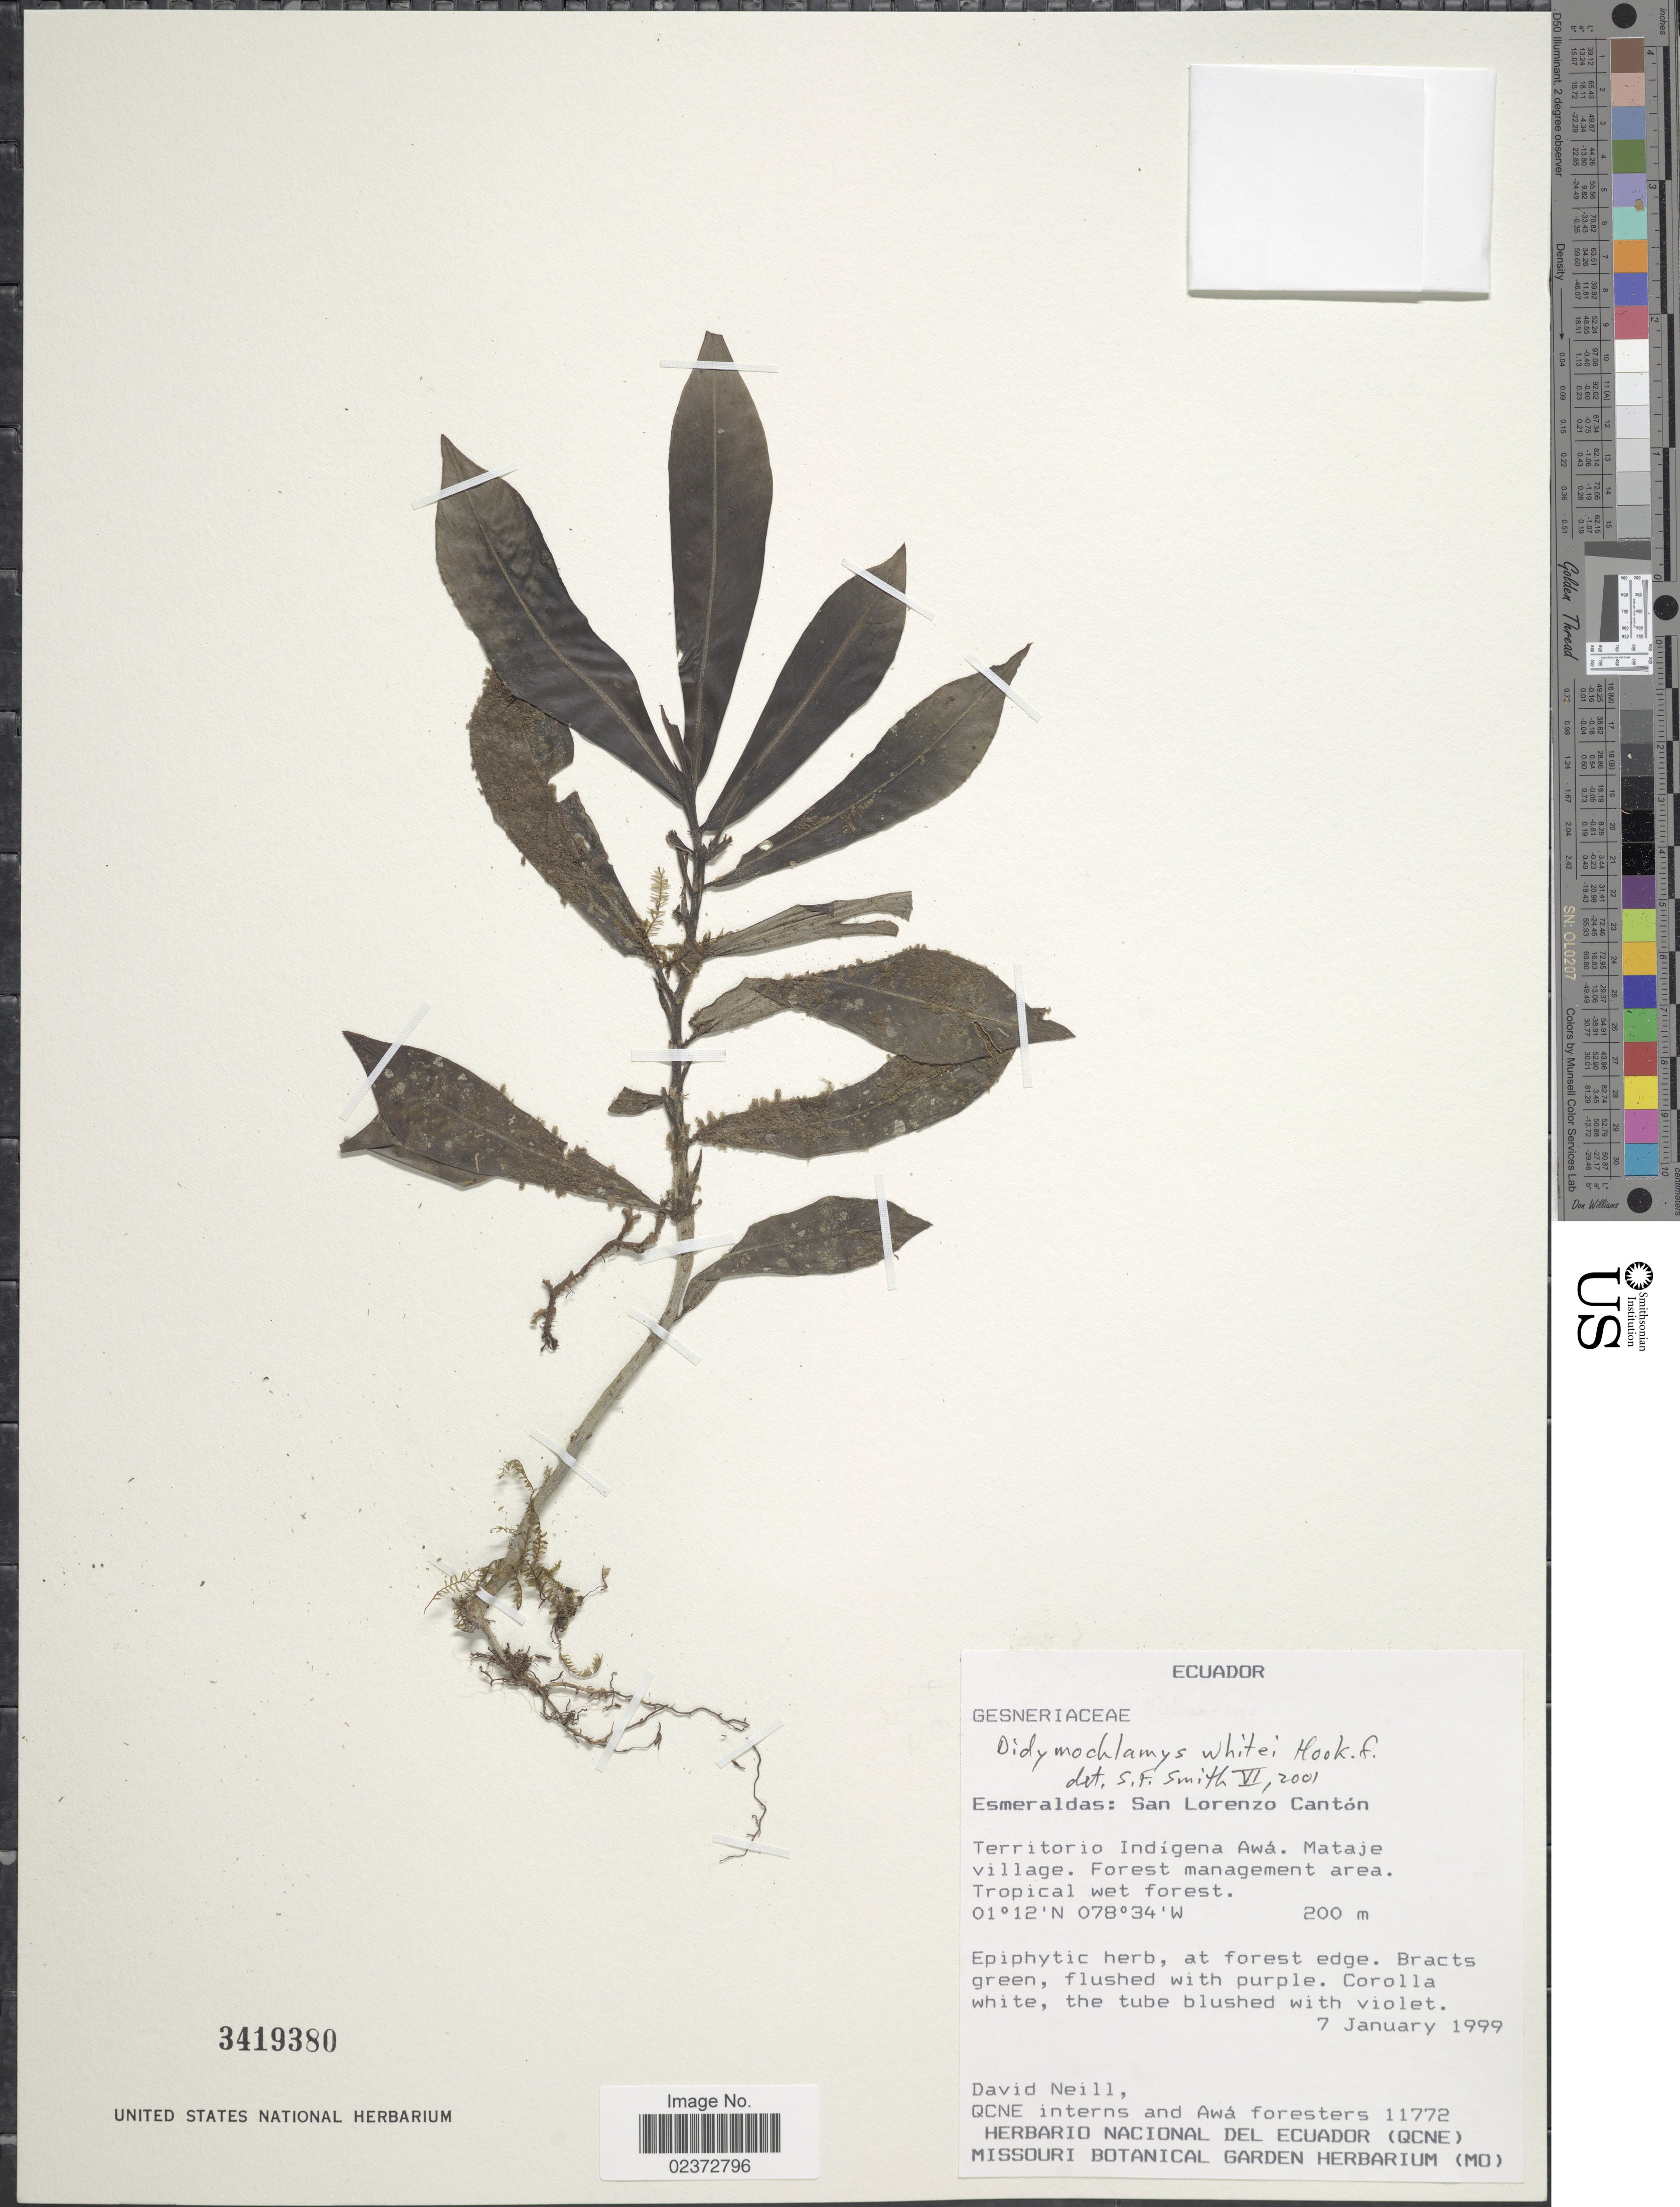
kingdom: Plantae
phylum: Tracheophyta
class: Magnoliopsida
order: Gentianales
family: Rubiaceae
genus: Didymochlamys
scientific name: Didymochlamys whitei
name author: Hook. f.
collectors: D. Neill & QCNE interns & Awa Foresters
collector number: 11772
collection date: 1999-01-07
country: Ecuador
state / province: Esmeraldas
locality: San Lorenzo Cantón, Territorio Indigena Awá. Mataje village. Forest management area. Tropical wet forest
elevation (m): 200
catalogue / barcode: US 3419380